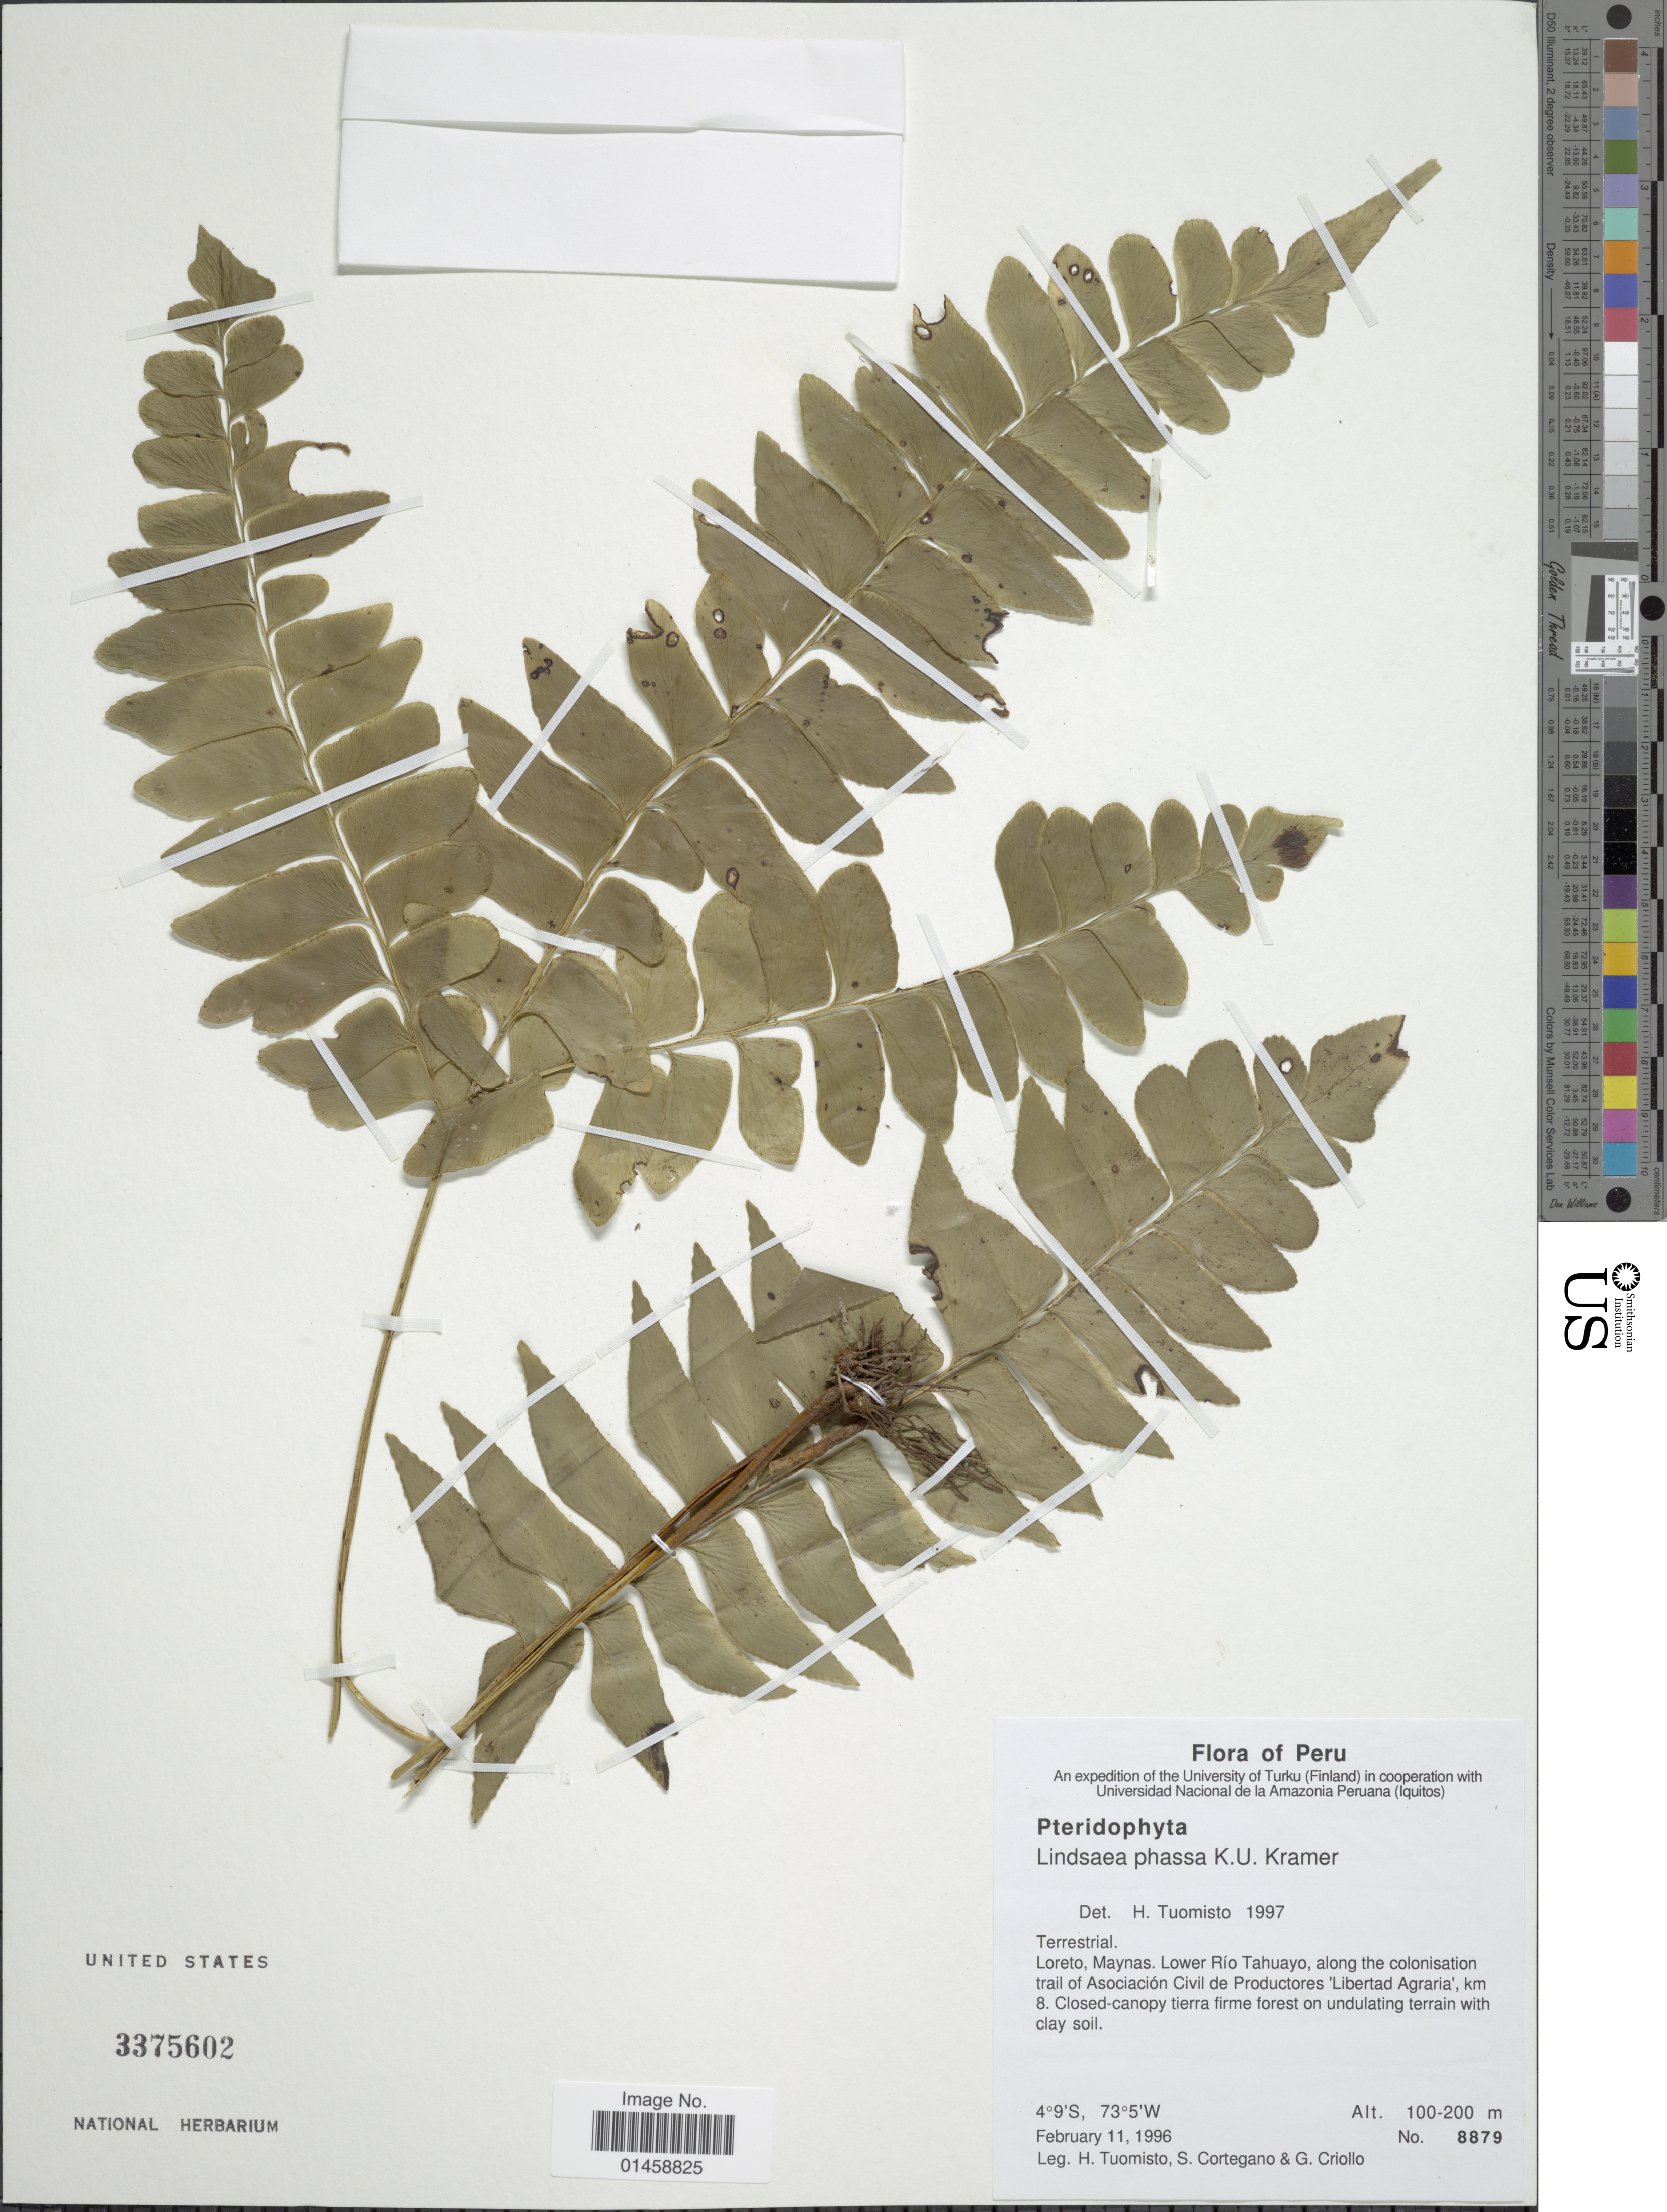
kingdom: Plantae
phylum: Tracheophyta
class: Polypodiopsida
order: Polypodiales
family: Lindsaeaceae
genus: Lindsaea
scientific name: Lindsaea phassa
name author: K.U. Kramer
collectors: H. Tuomisto, S. Cortegano & G. Criolla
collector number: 8879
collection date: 1996-02-11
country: Peru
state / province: Loreto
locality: Terrestrial, Maynas. Lower Rio Tahuayo, along the colonisation trail of Asociacion Civil de Productores 'Libertad Agraria', km 8.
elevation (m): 100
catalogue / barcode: US 3375602